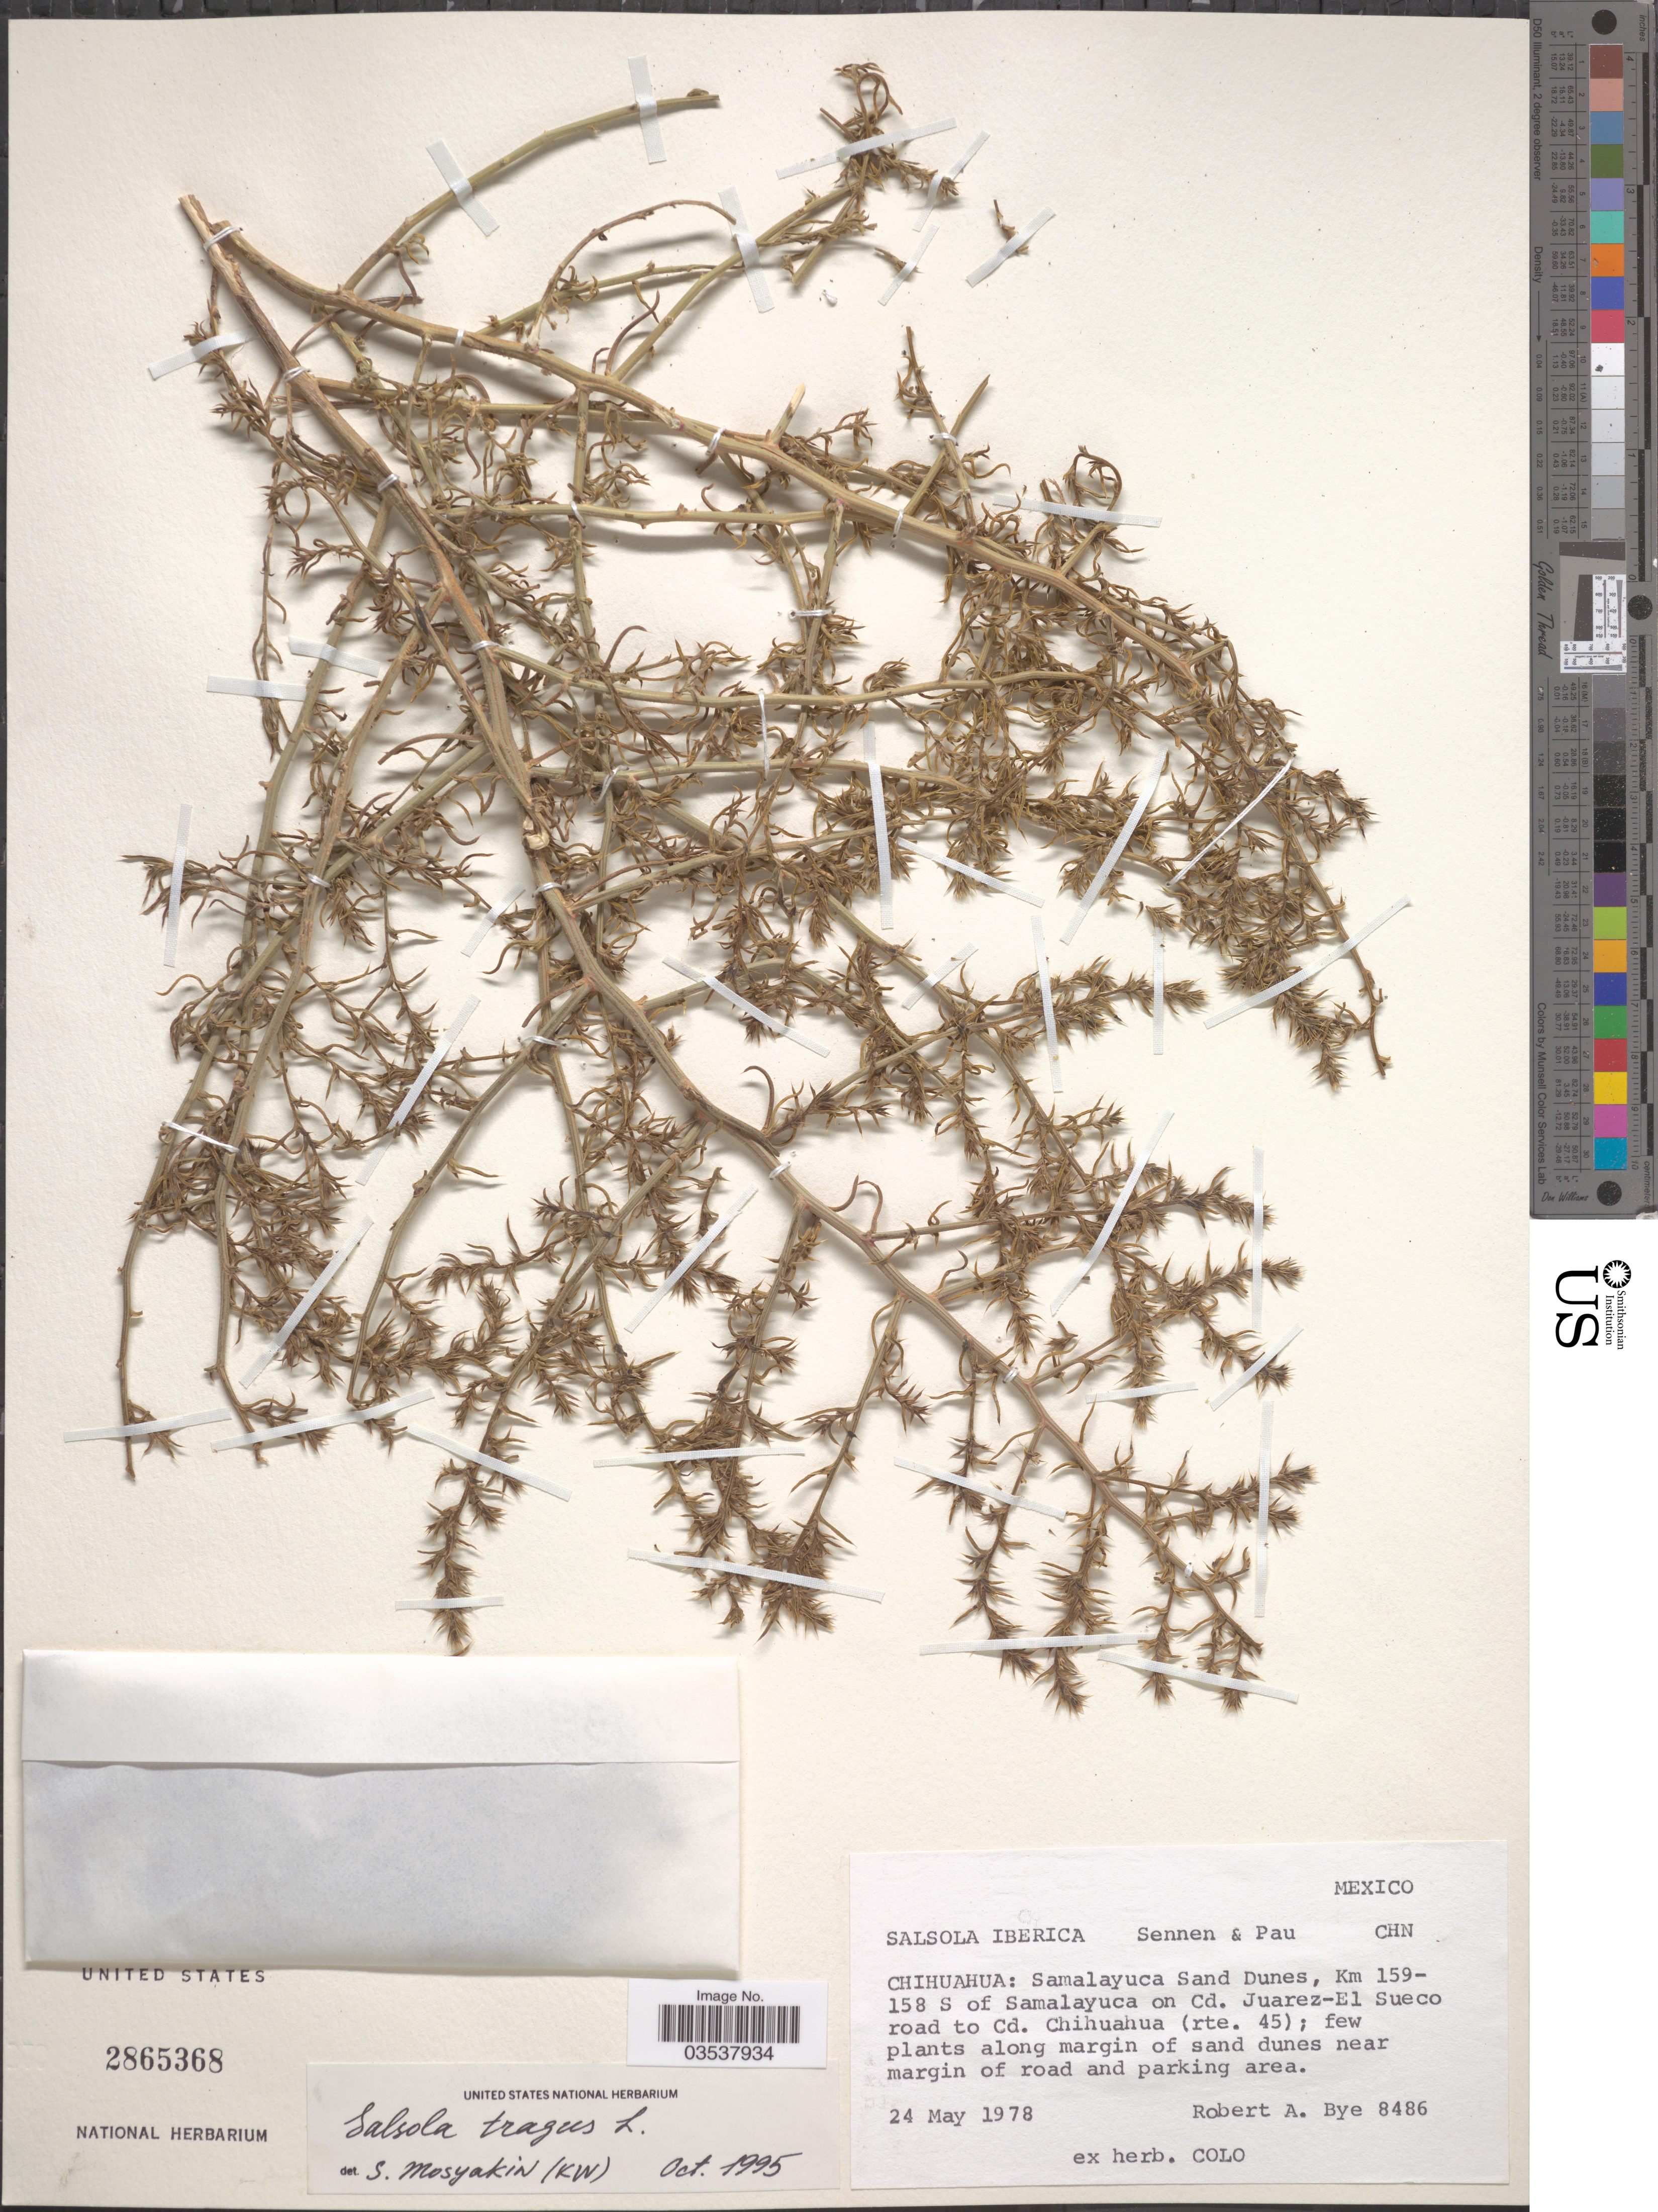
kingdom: Plantae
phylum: Tracheophyta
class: Magnoliopsida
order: Caryophyllales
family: Amaranthaceae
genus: Salsola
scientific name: Salsola tragus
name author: L.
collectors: R. A. Bye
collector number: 8486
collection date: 1978-05-24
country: Mexico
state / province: Chihuahua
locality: Samalayuca Sand Dunes, Km 159-158 S of Samalayuca on Cd. Juarez-El Sueco road to Cd. Chihuahua (rte. 45).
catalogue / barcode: US 2865368